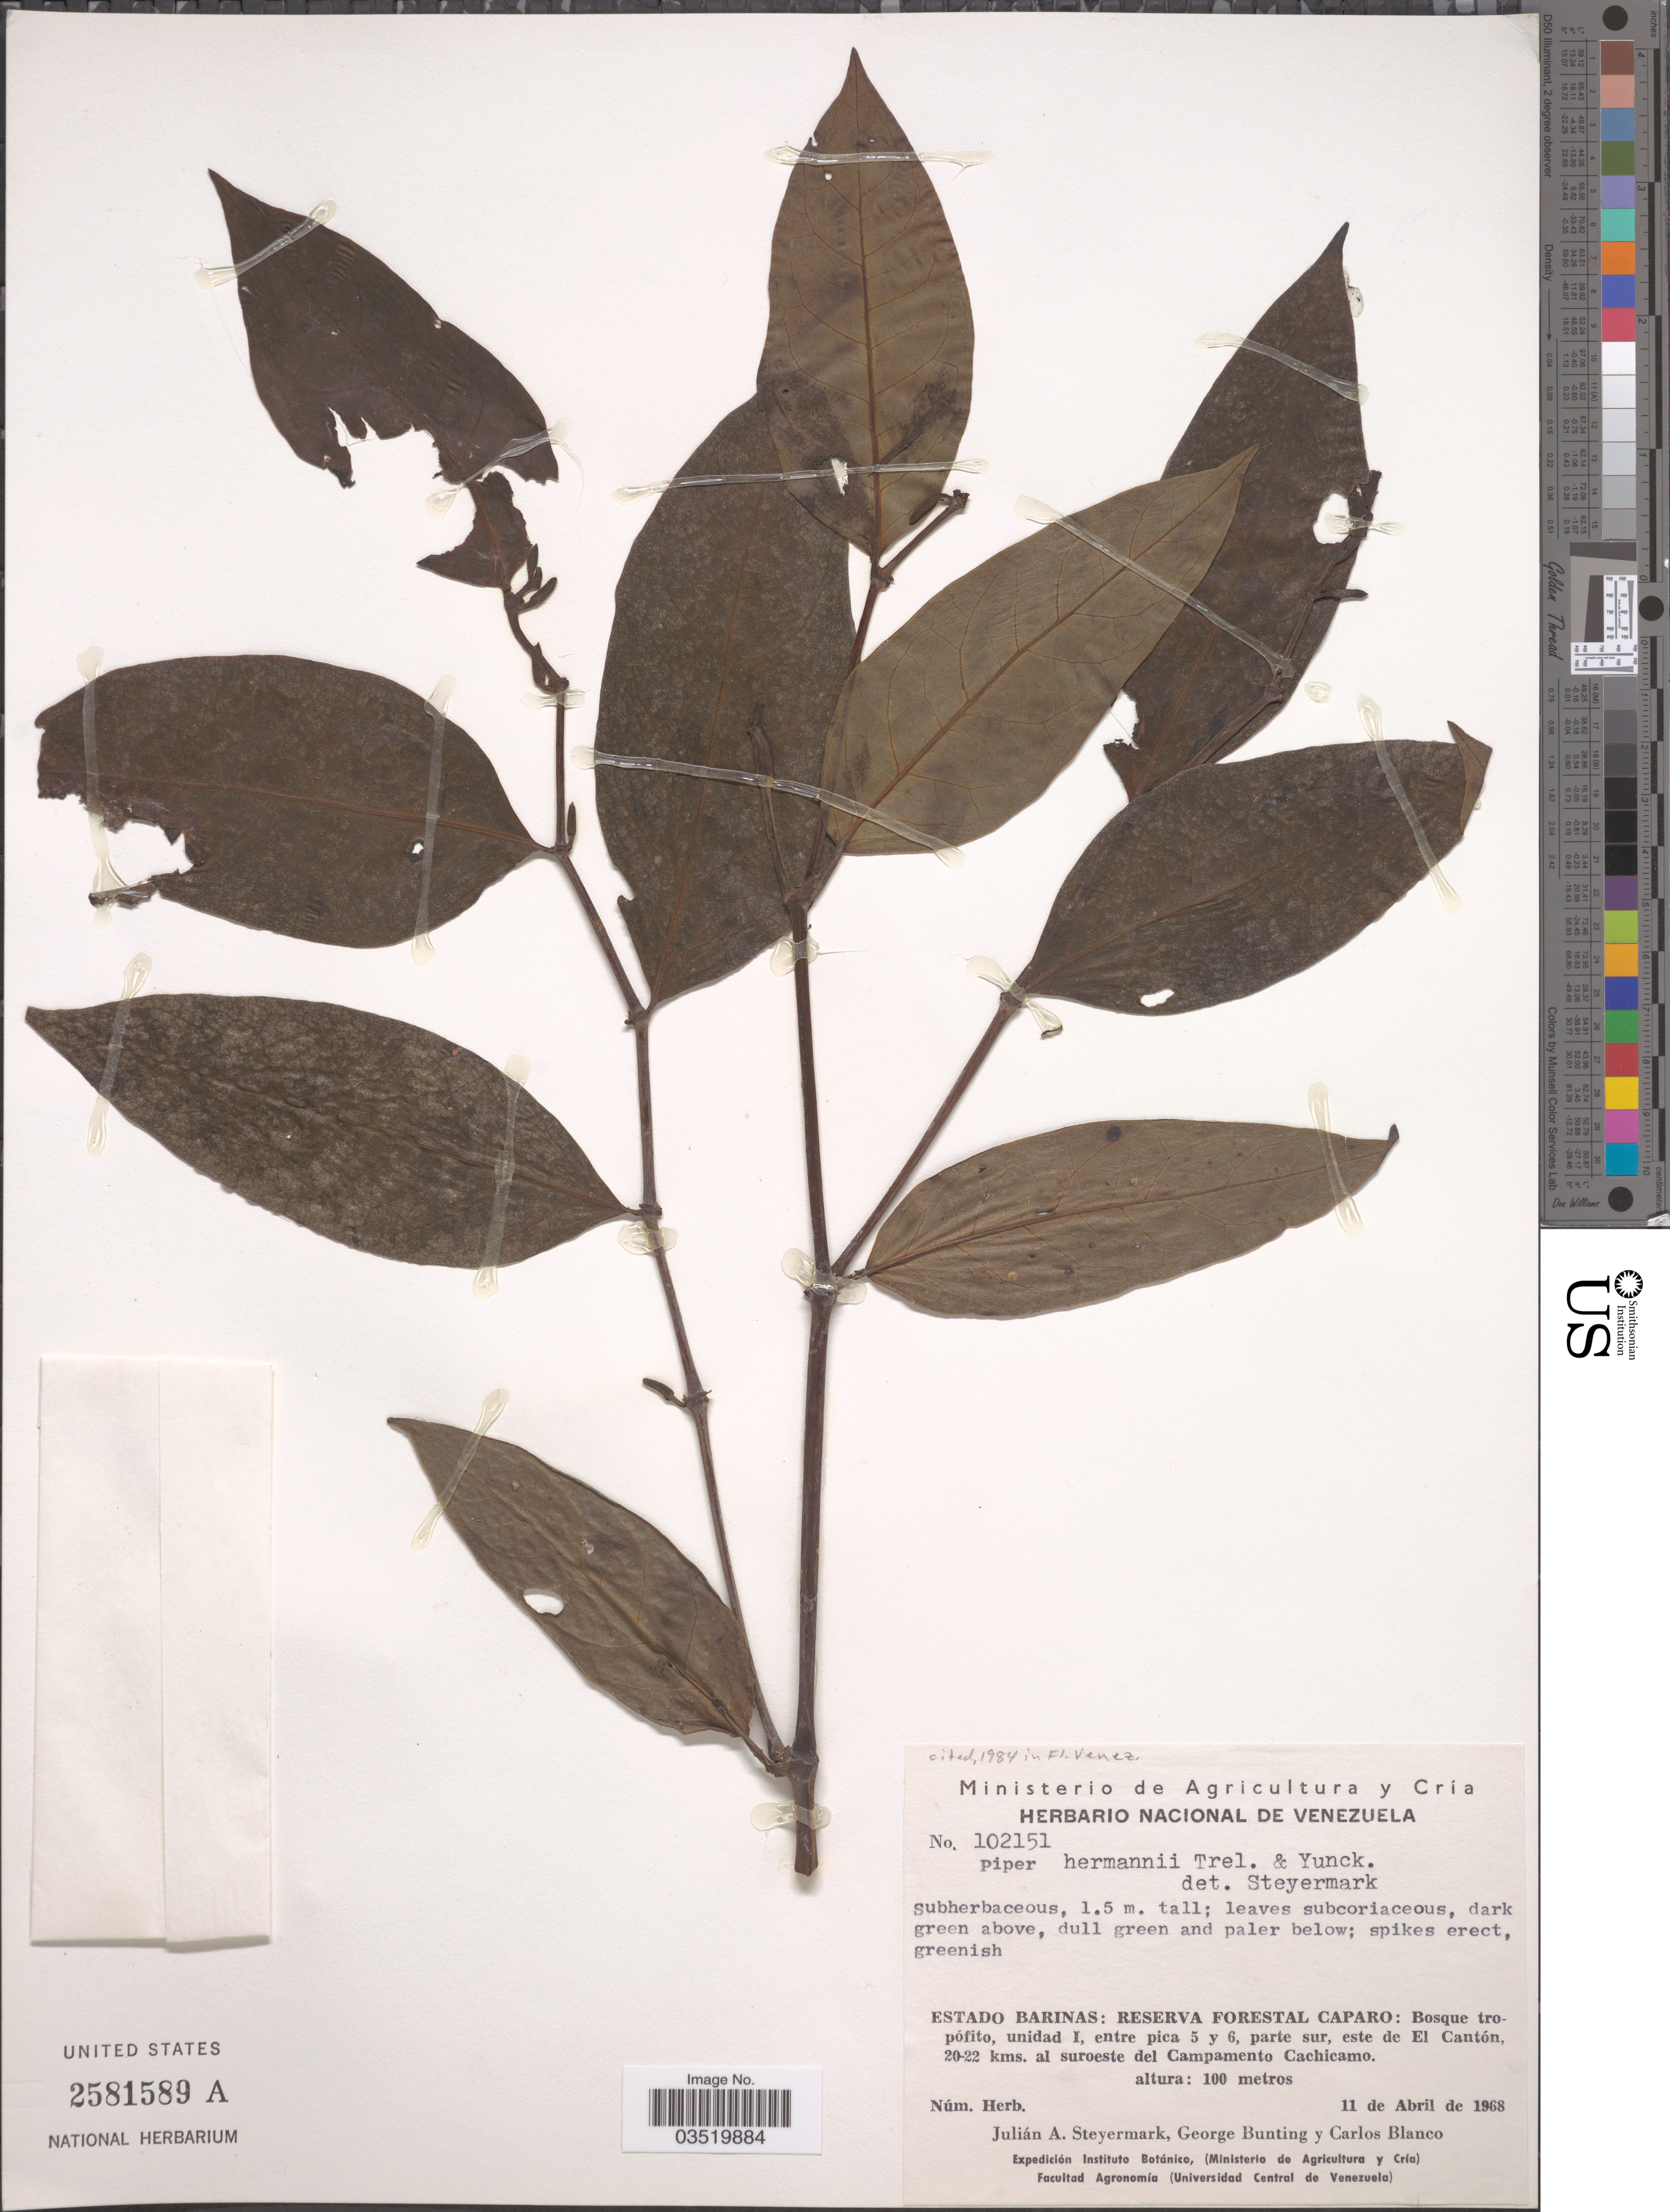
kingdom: Plantae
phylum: Tracheophyta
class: Magnoliopsida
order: Piperales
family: Piperaceae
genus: Piper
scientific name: Piper hermannii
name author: Trel. & Yunck.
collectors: J. Steyermark, G. S. Bunting & C. Blanco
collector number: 102151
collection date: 1968-04-11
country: Venezuela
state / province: Barinas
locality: Reserva Forestal Caparo: Bosque tropófito, unidad I, entre pica 5 y 6, parte sur, este de El Cantón, 20-22 kms. al suroeste del Campamento Cachicamo,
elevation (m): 100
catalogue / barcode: US 2581589A